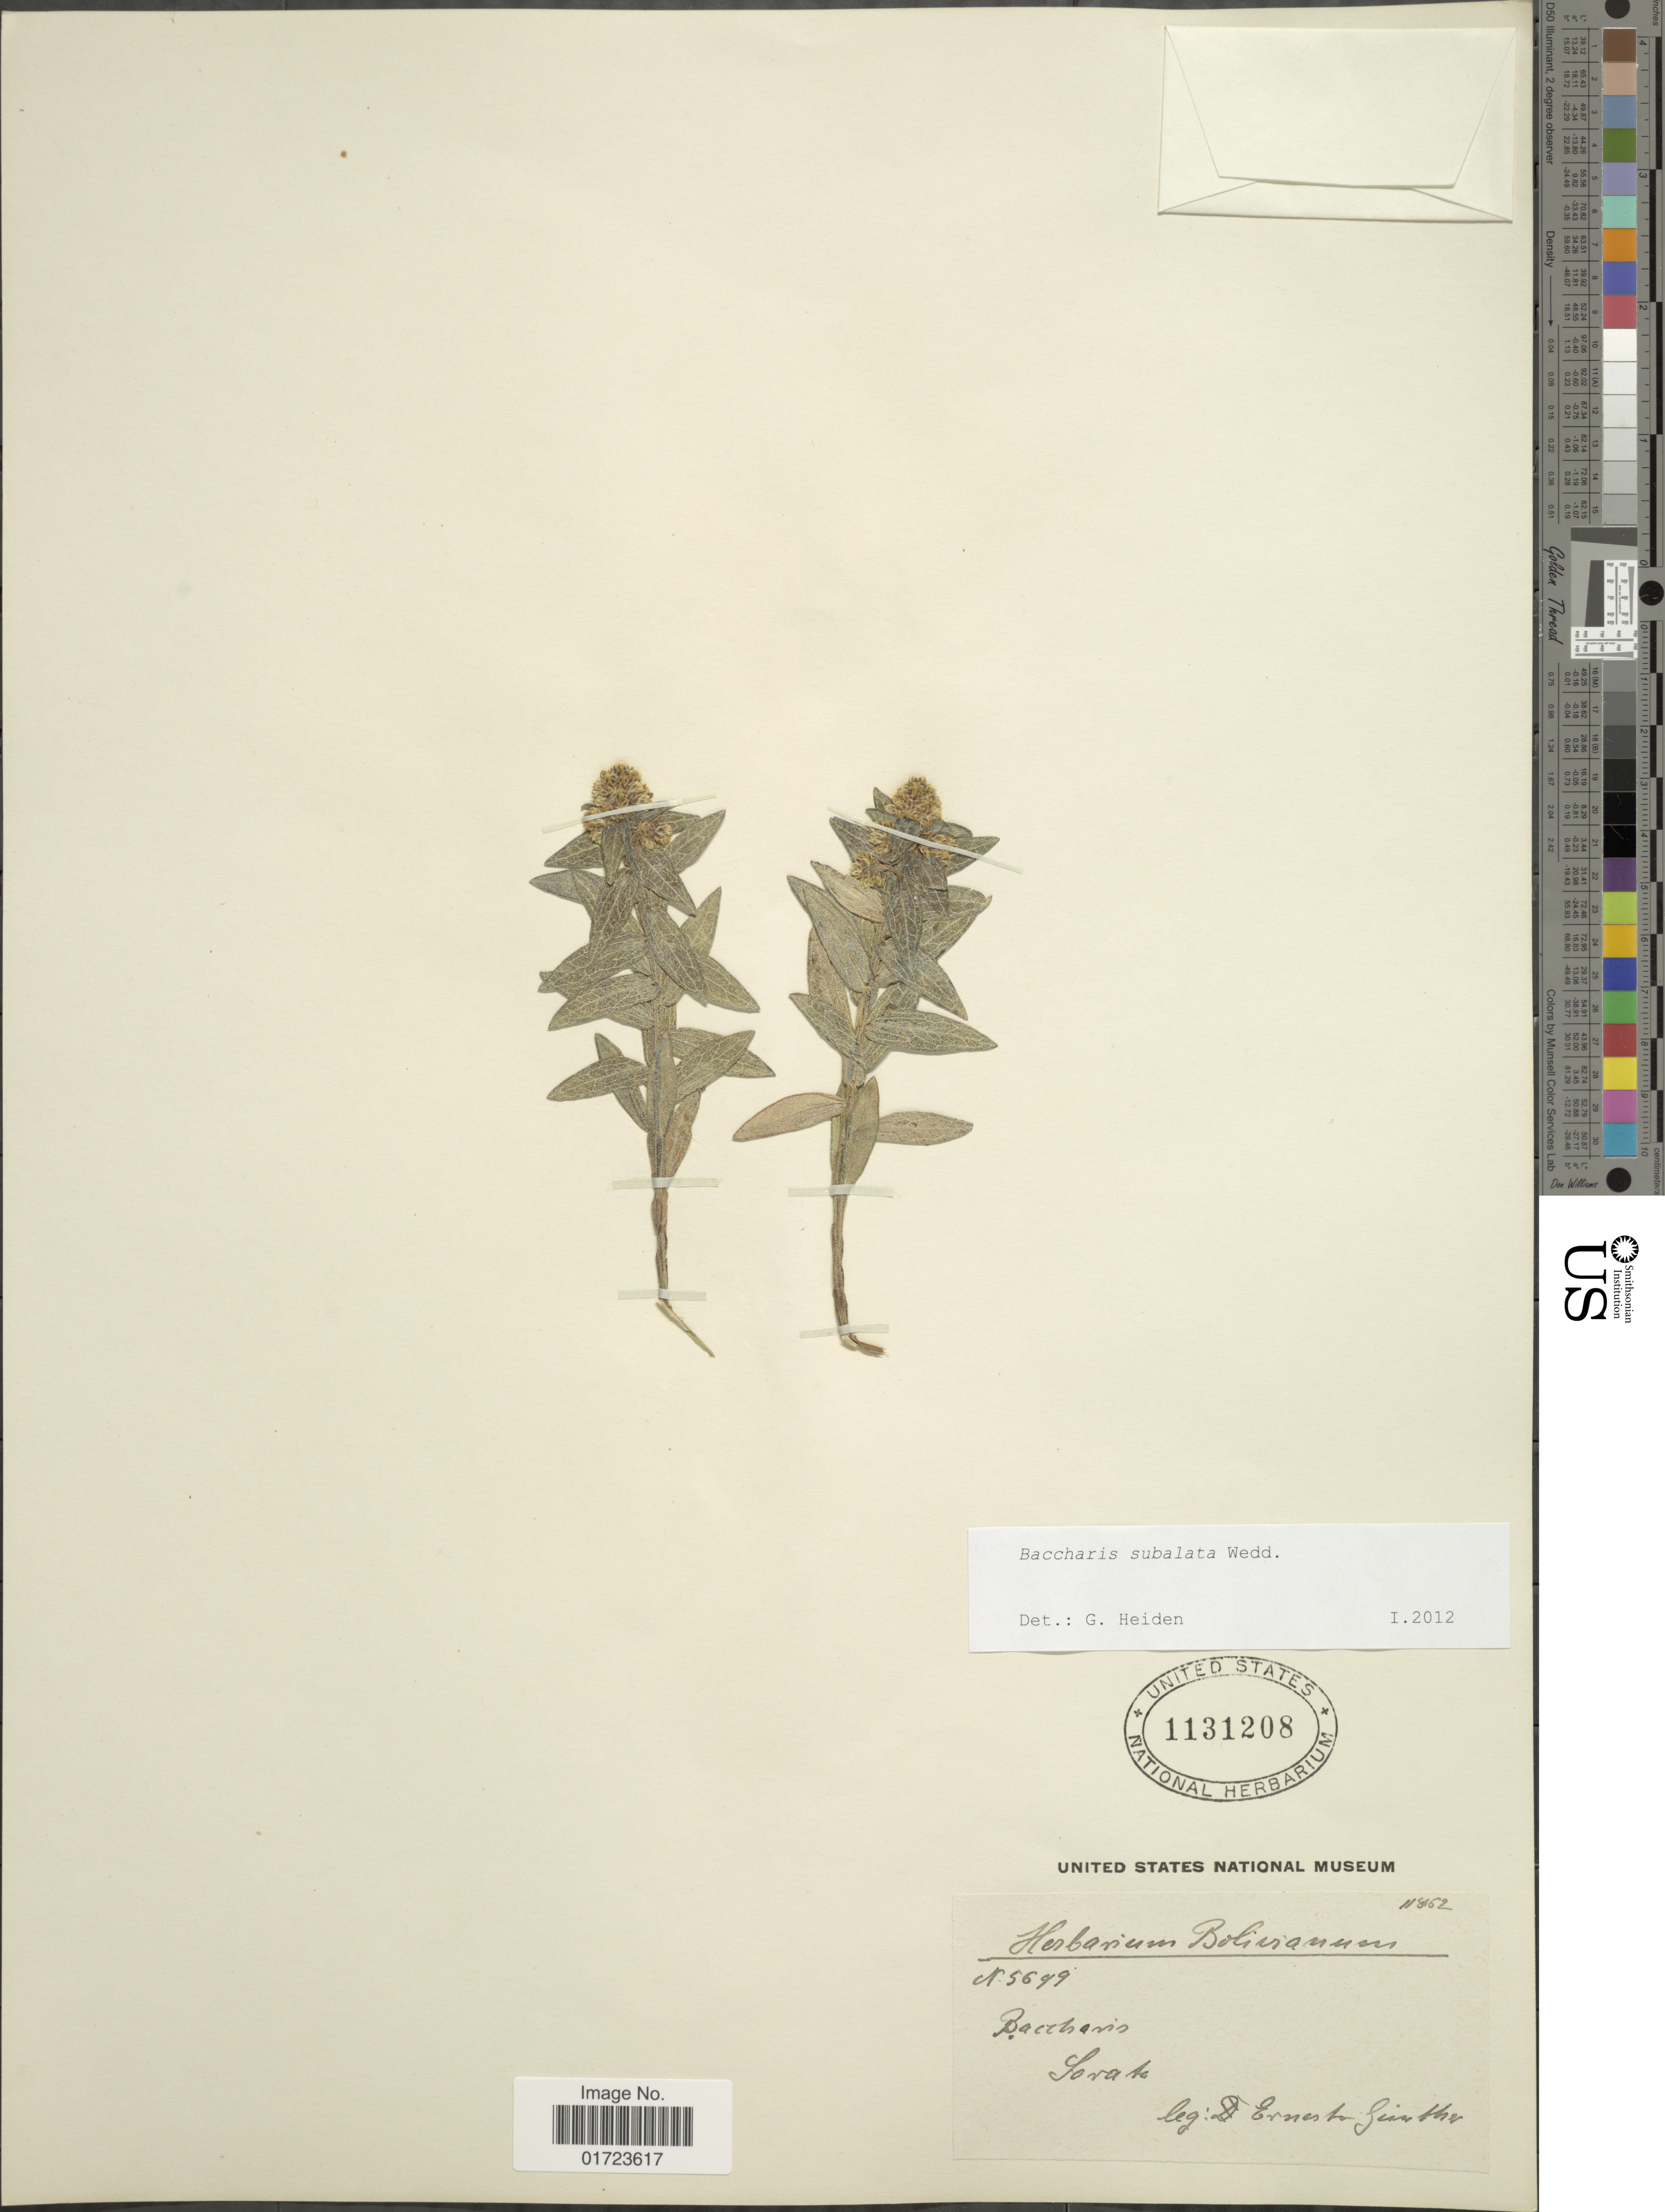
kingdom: Plantae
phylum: Tracheophyta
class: Magnoliopsida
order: Asterales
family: Asteraceae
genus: Baccharis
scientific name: Baccharis subalata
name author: Wedd.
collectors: E. Gunther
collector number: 5699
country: Bolivia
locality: Sorata.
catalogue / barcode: US 1131208